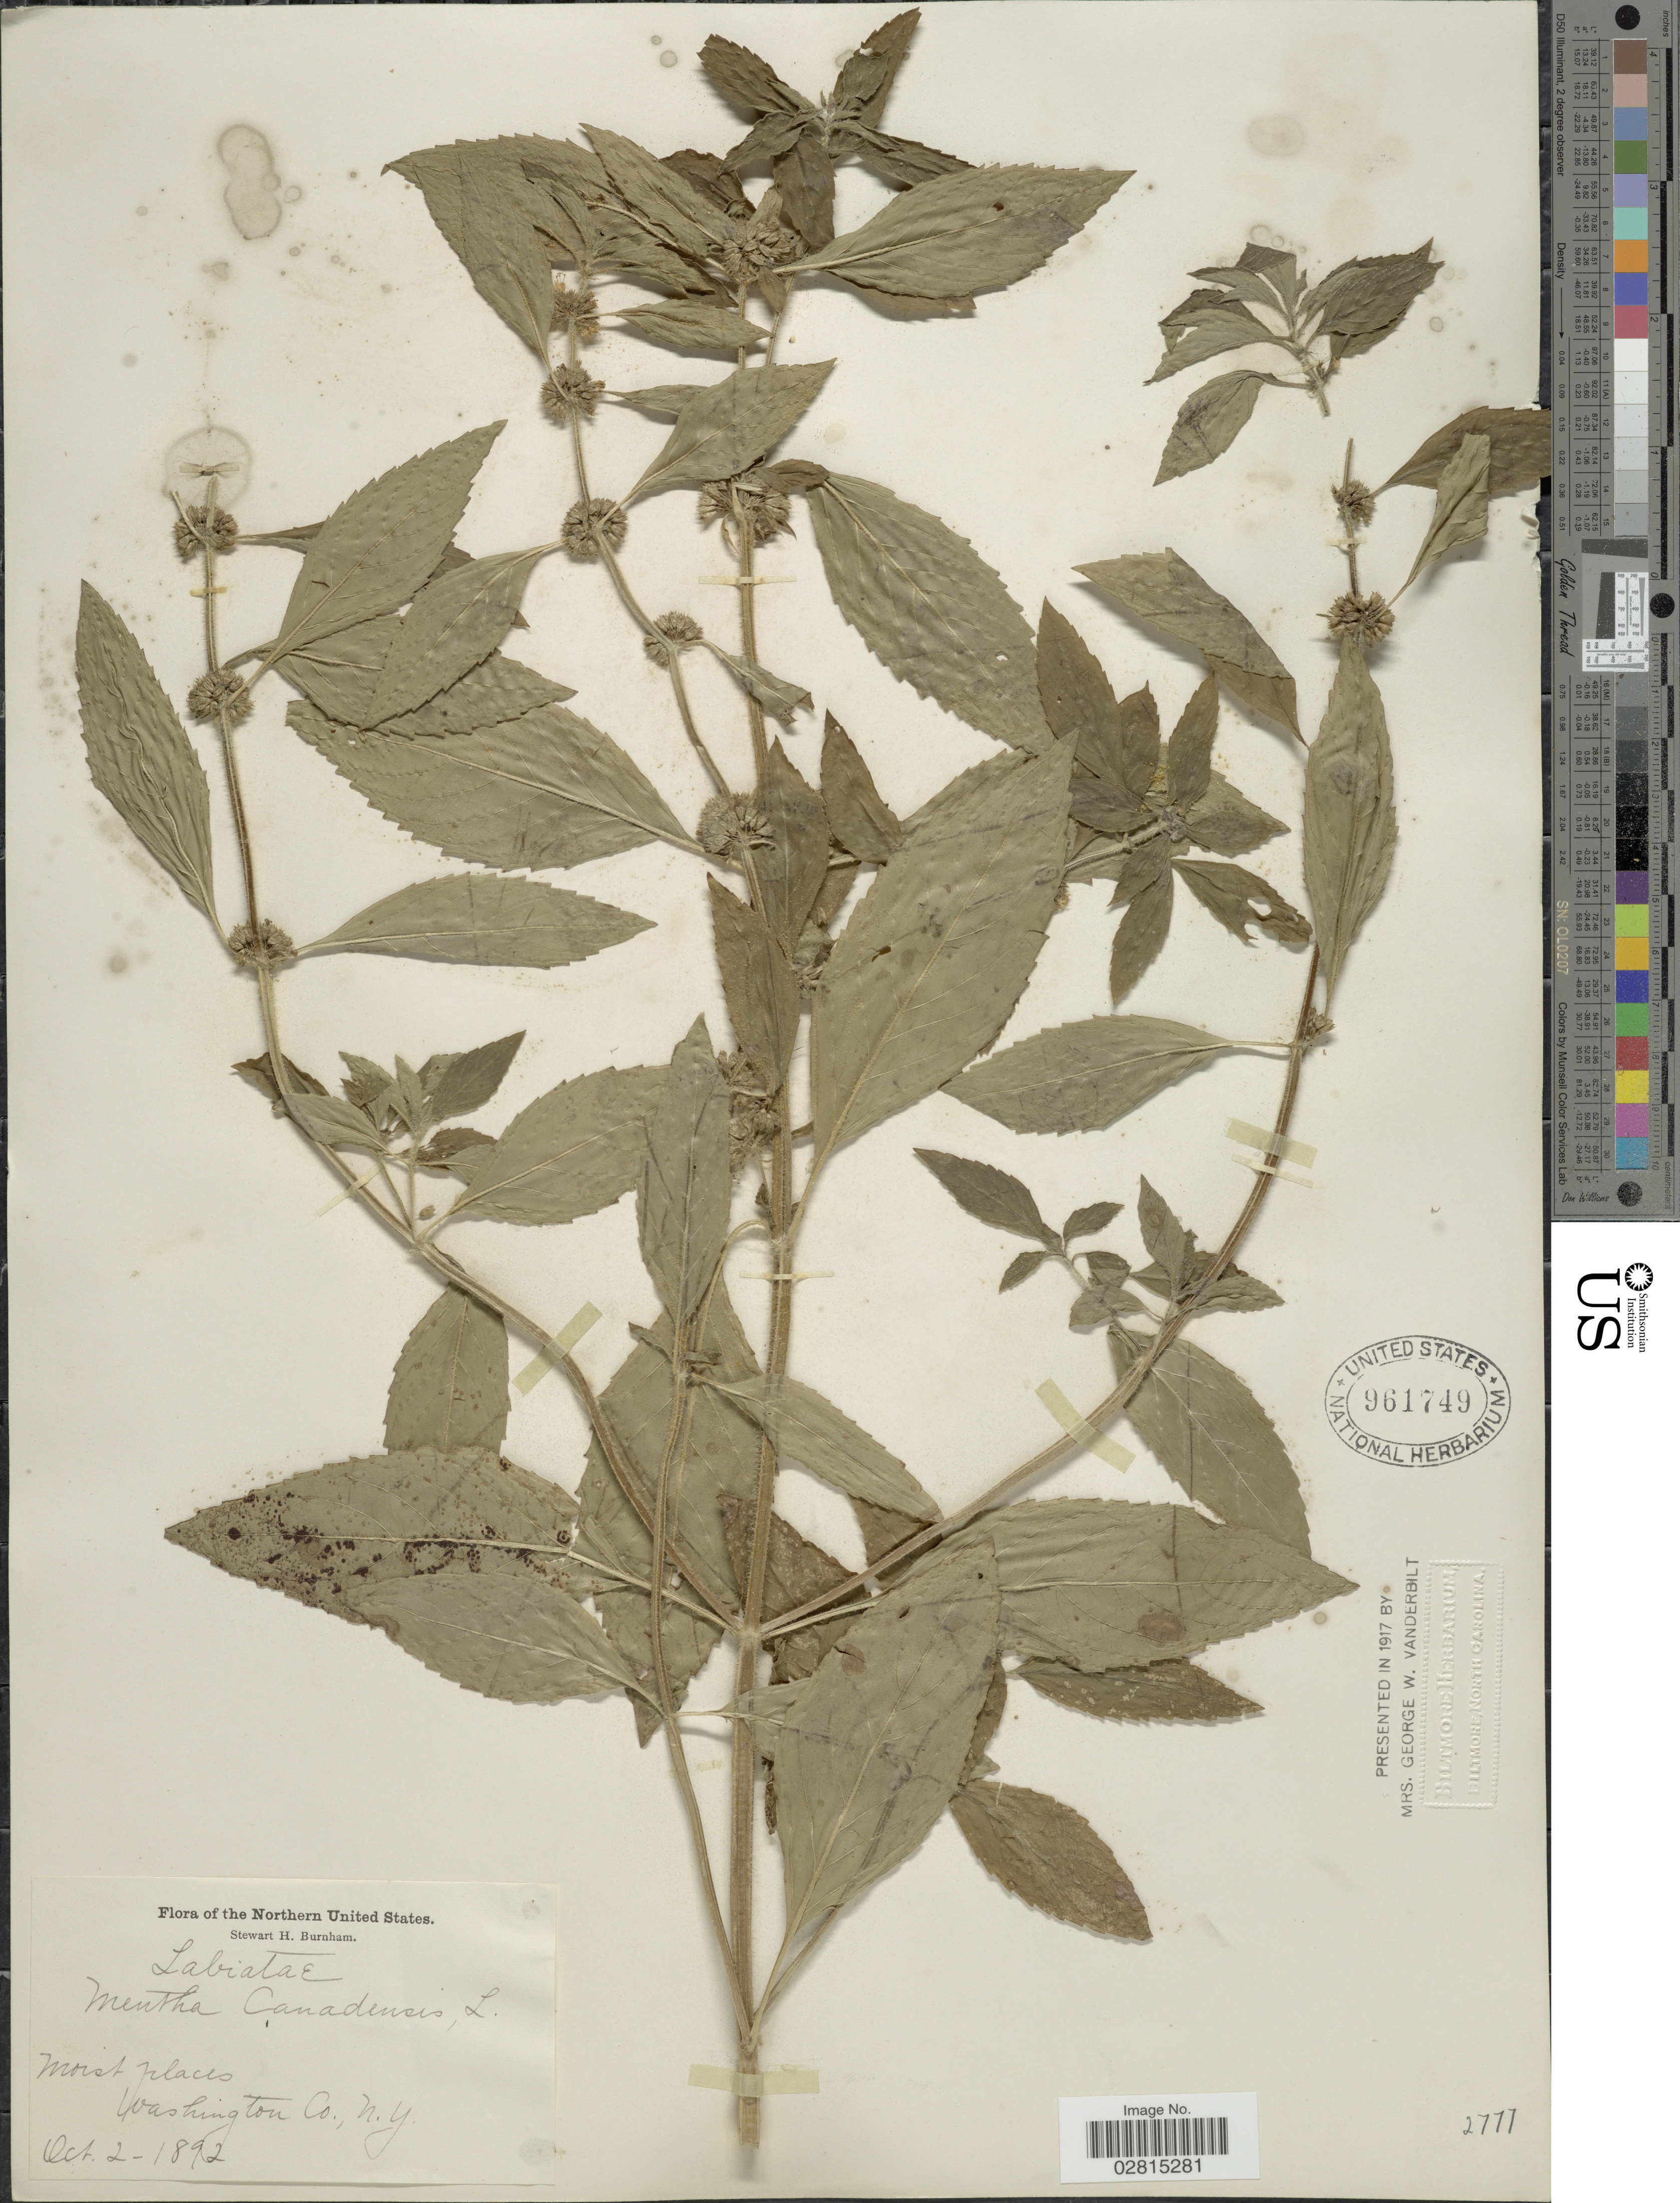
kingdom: Plantae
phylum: Tracheophyta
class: Magnoliopsida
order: Lamiales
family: Lamiaceae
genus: Mentha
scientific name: Mentha canadensis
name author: L.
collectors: S. Burnham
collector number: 2777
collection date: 1892-10-02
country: United States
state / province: New York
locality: Washington Co.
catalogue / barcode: US 961749